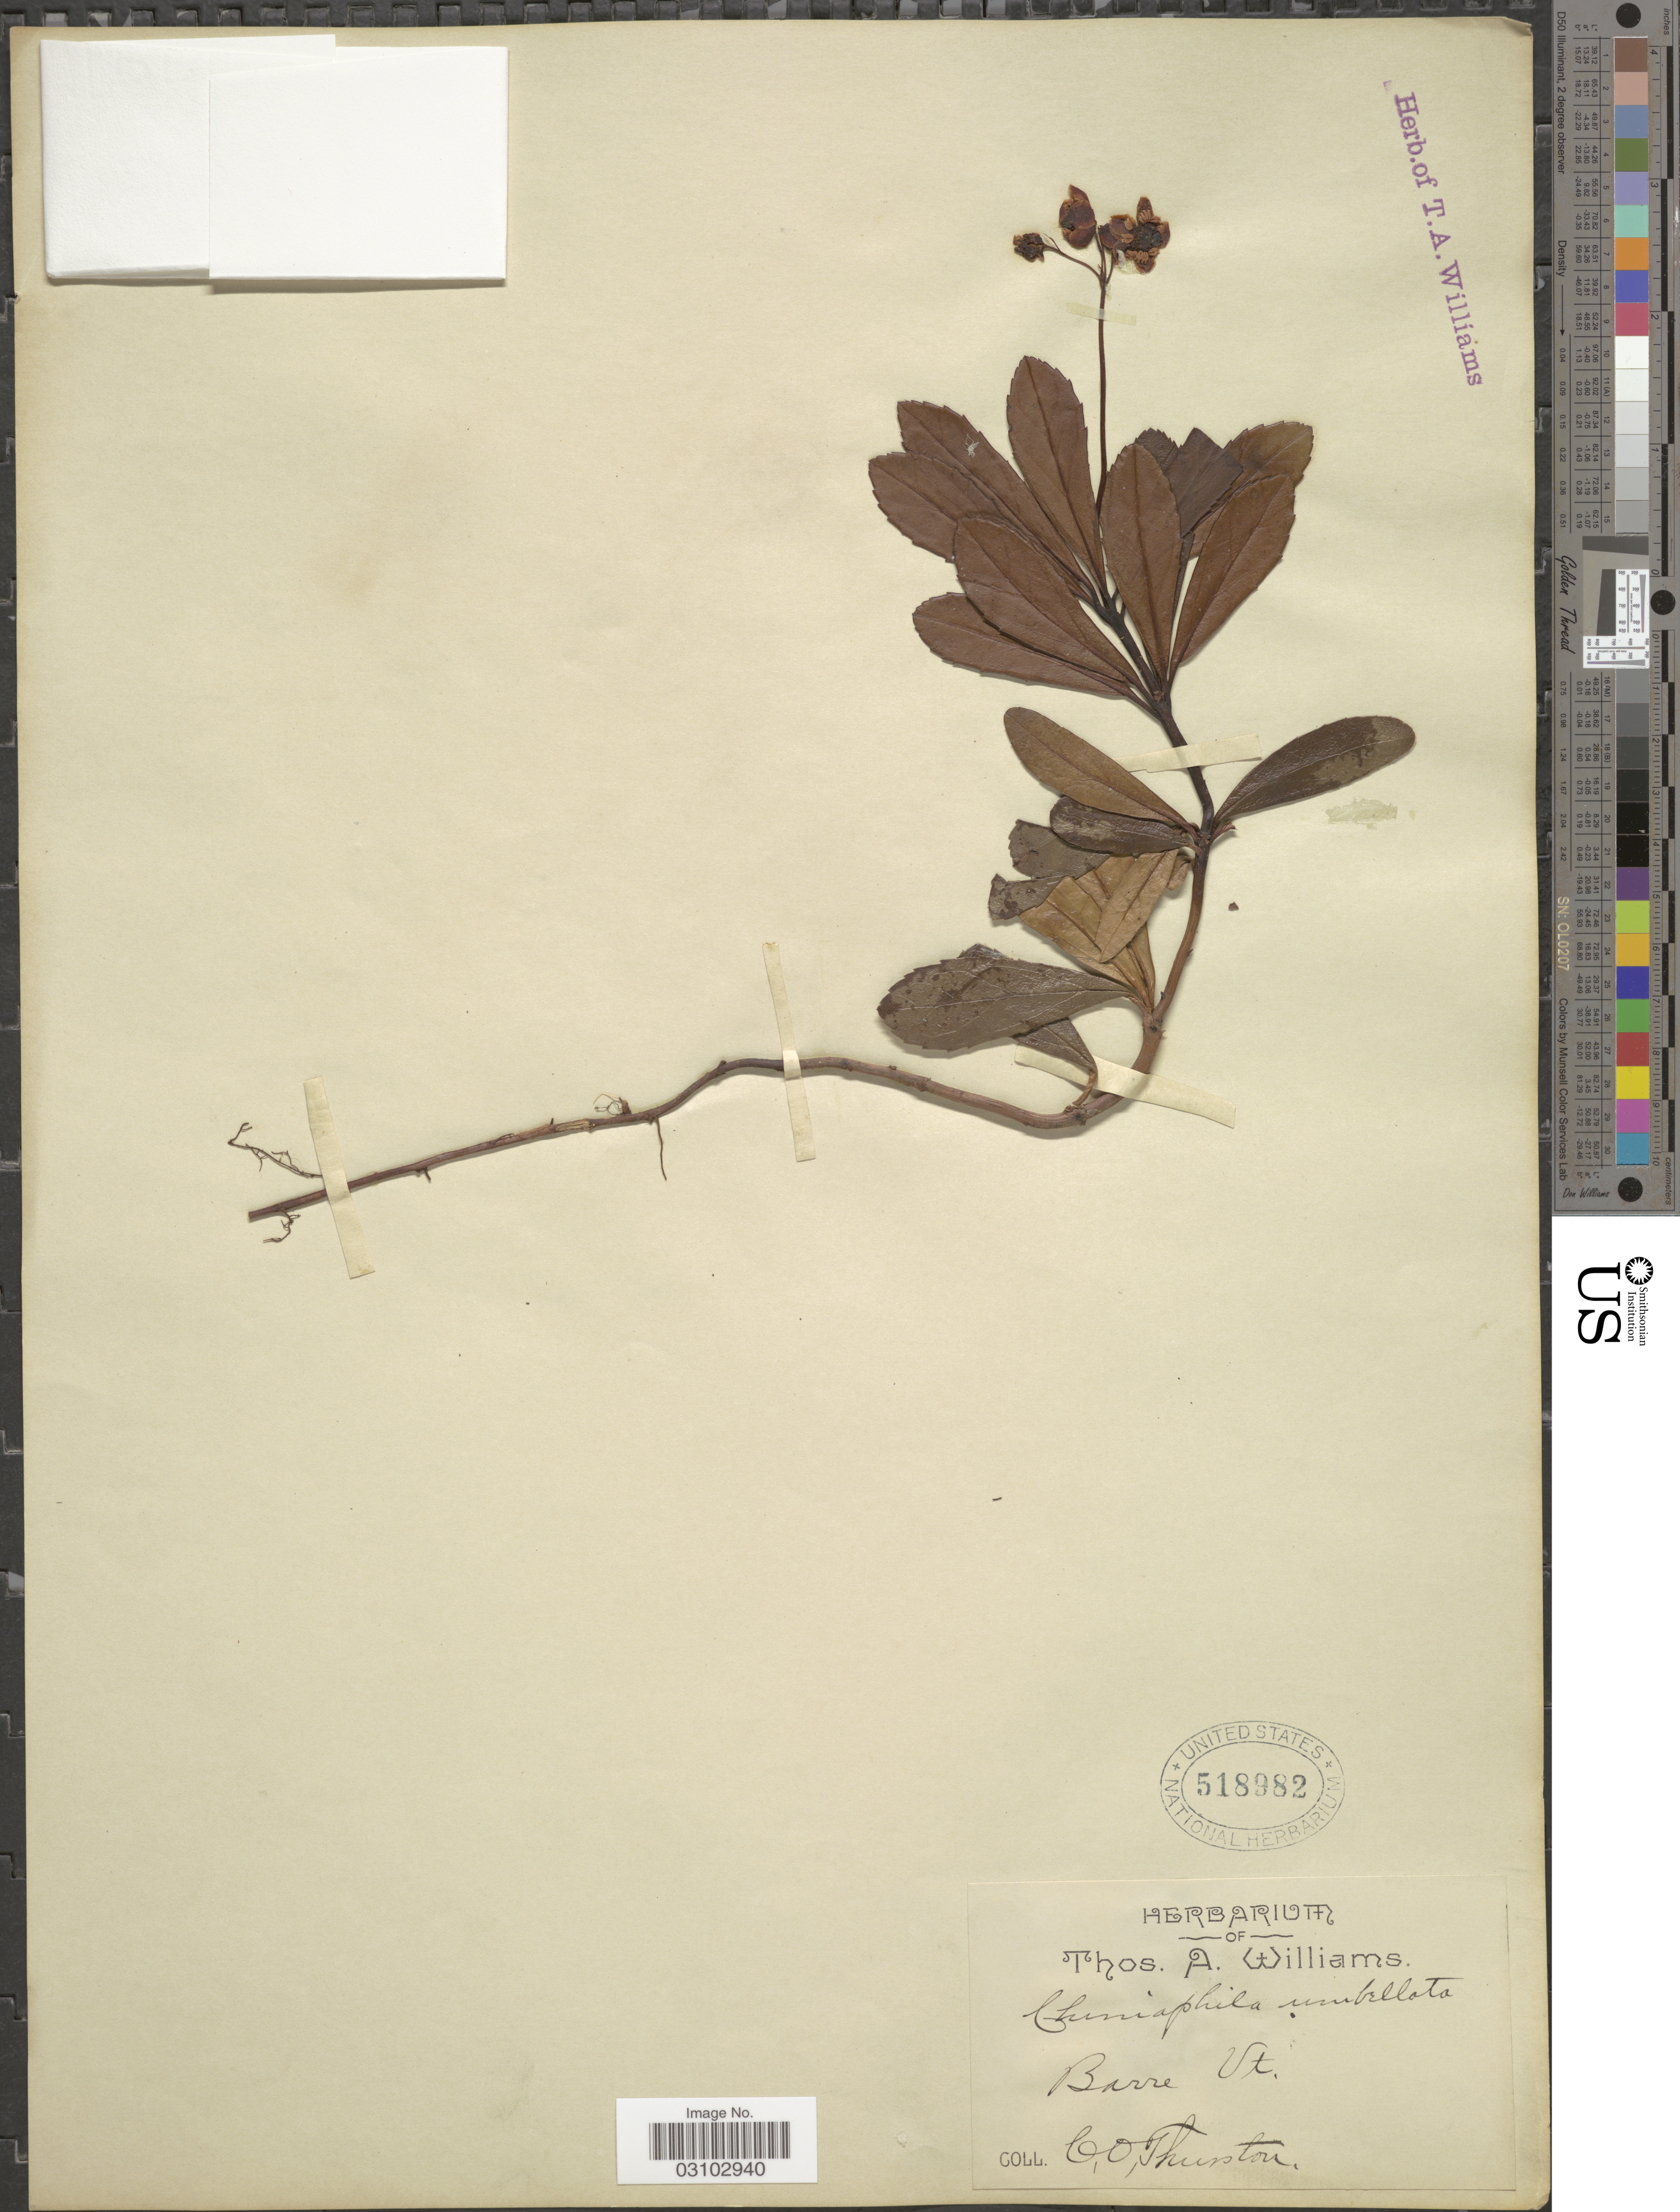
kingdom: Plantae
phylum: Tracheophyta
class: Magnoliopsida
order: Ericales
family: Ericaceae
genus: Chimaphila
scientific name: Chimaphila umbellata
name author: (L.) W.P.C. Barton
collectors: C. Thurston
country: United States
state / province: Vermont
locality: Barre.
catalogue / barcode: US 518982